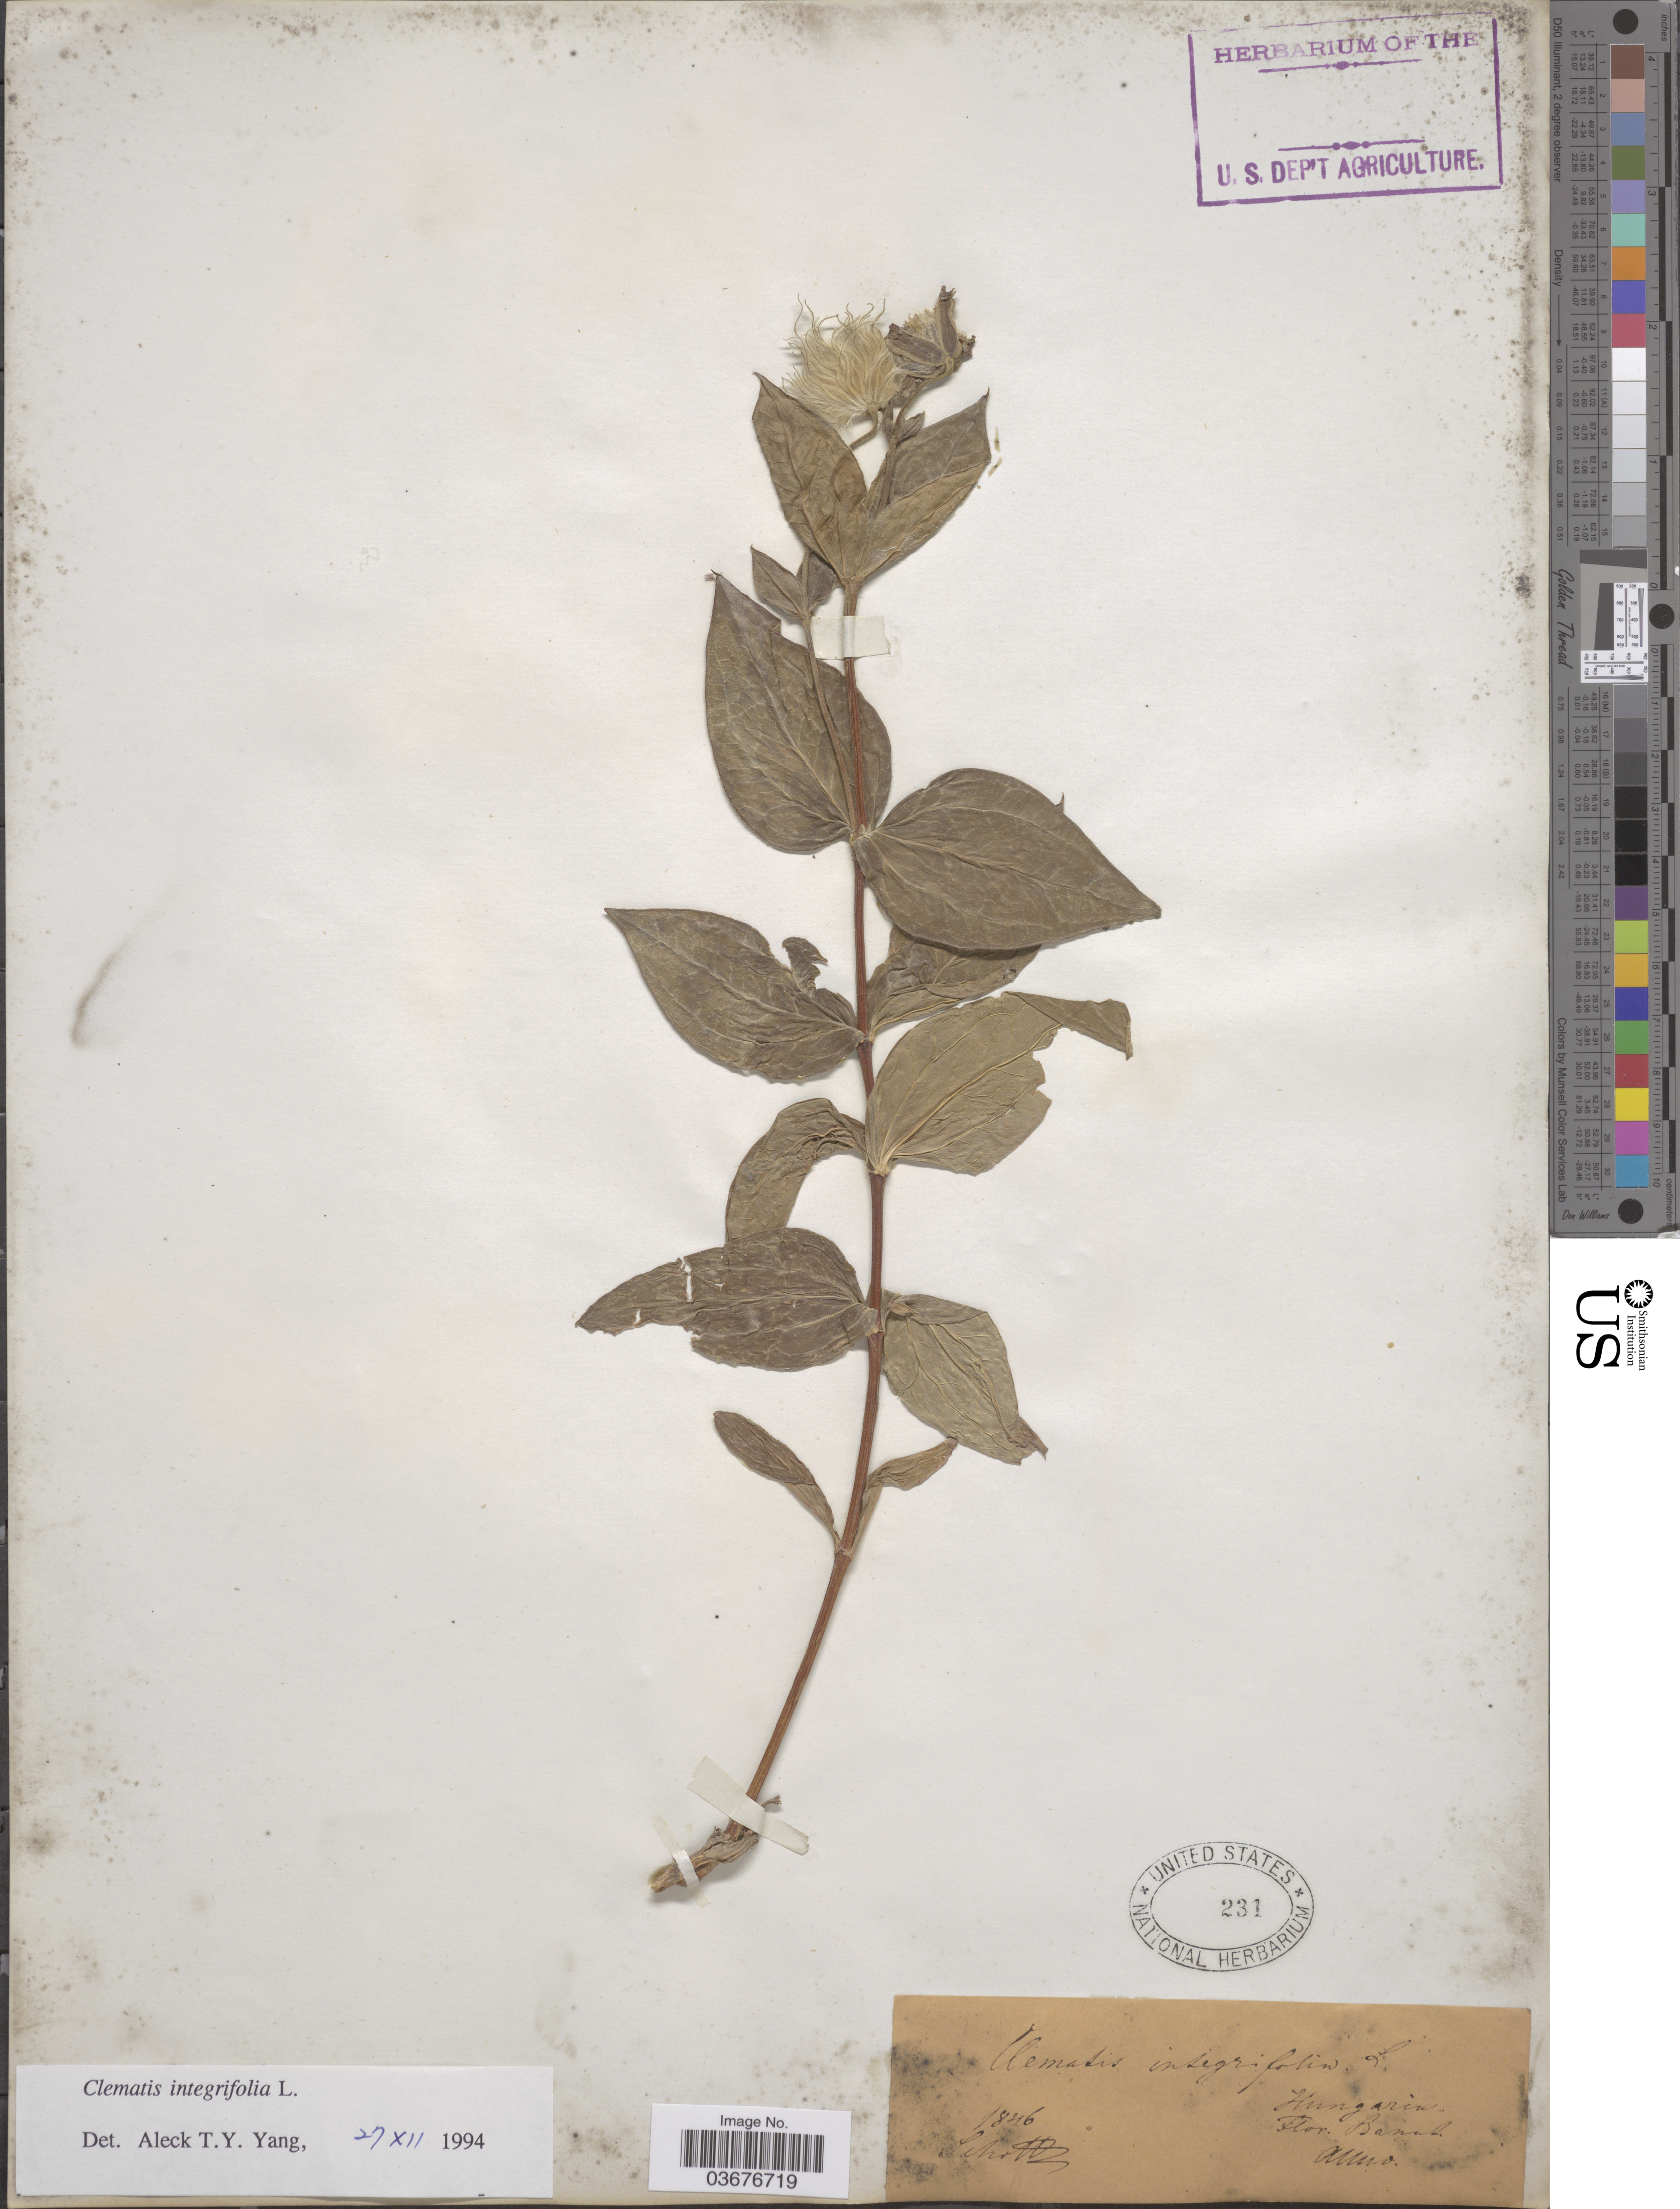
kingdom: Plantae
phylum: Tracheophyta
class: Magnoliopsida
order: Ranunculales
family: Ranunculaceae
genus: Clematis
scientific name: Clematis integrifolia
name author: L.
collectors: Schott, --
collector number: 1846?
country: Hungary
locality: Hungaria. Banat.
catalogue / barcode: US 231